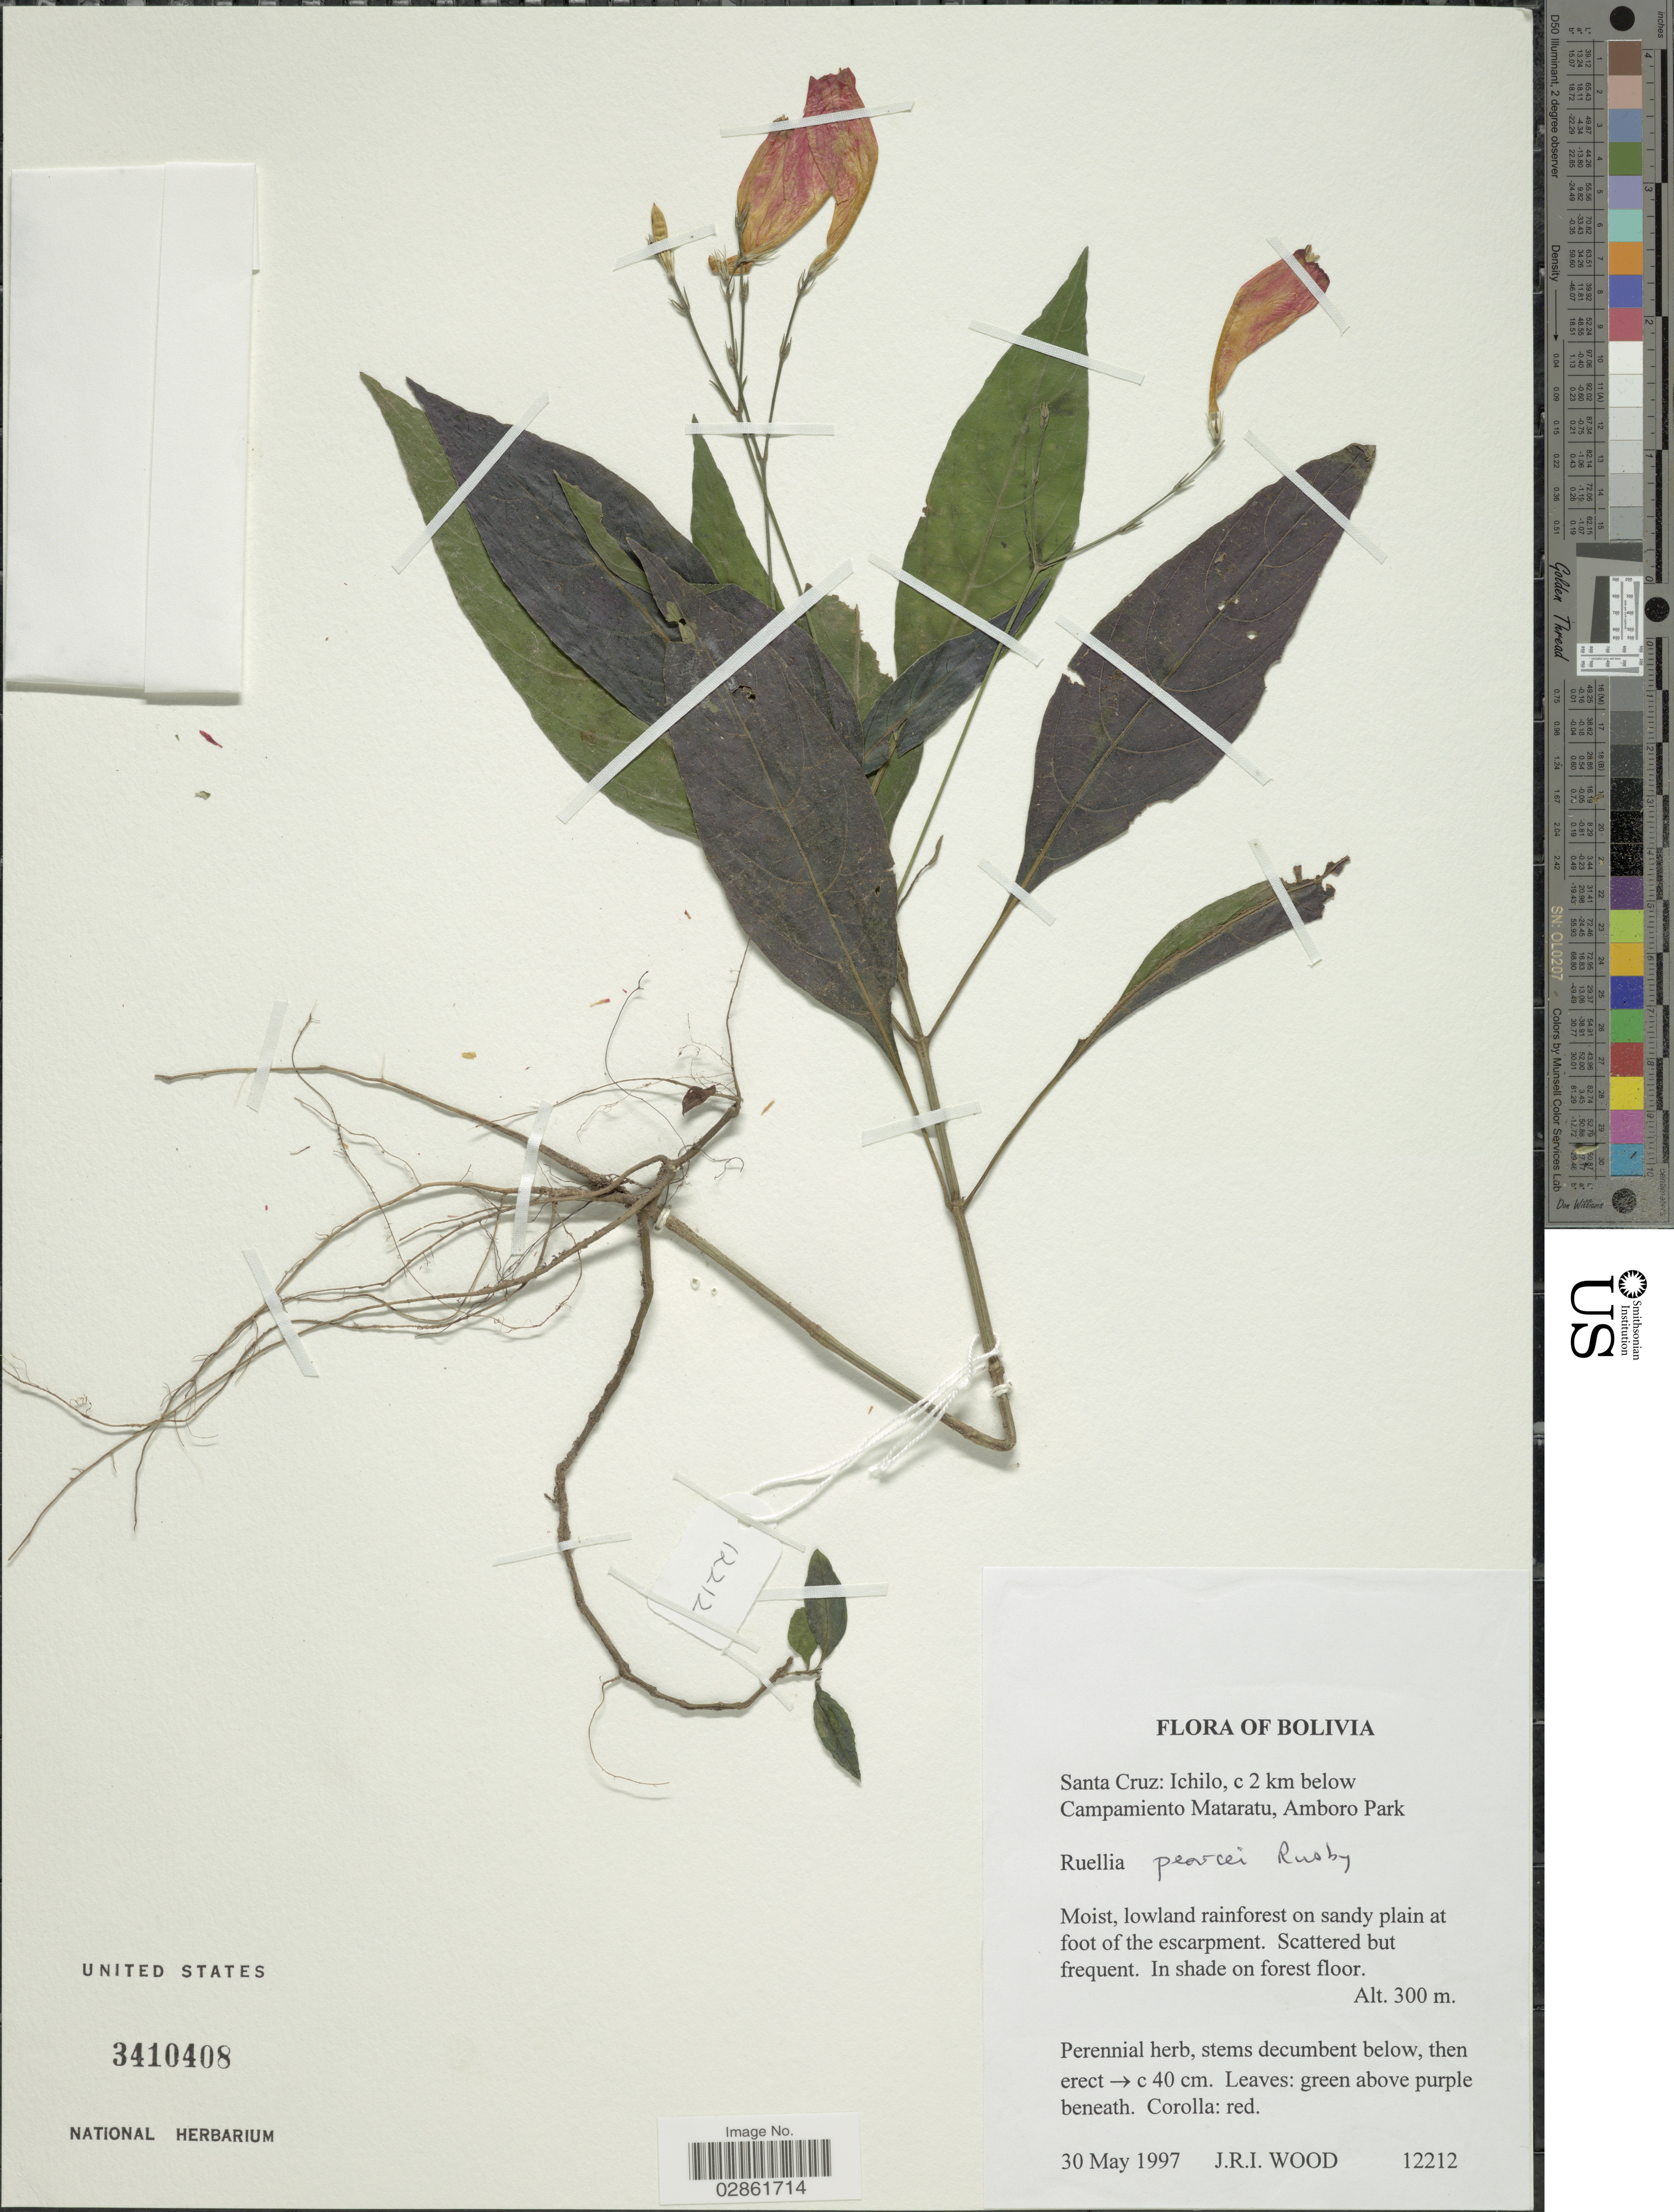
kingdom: Plantae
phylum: Tracheophyta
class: Magnoliopsida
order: Lamiales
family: Acanthaceae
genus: Ruellia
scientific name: Ruellia pearcei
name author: Rusby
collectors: J. R. I. Wood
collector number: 12212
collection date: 1997-05-30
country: Bolivia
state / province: Santa Cruz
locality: Ichilo, c 2 km below Campamiento Mataratu, Amboro Park.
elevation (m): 300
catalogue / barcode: US 3410408